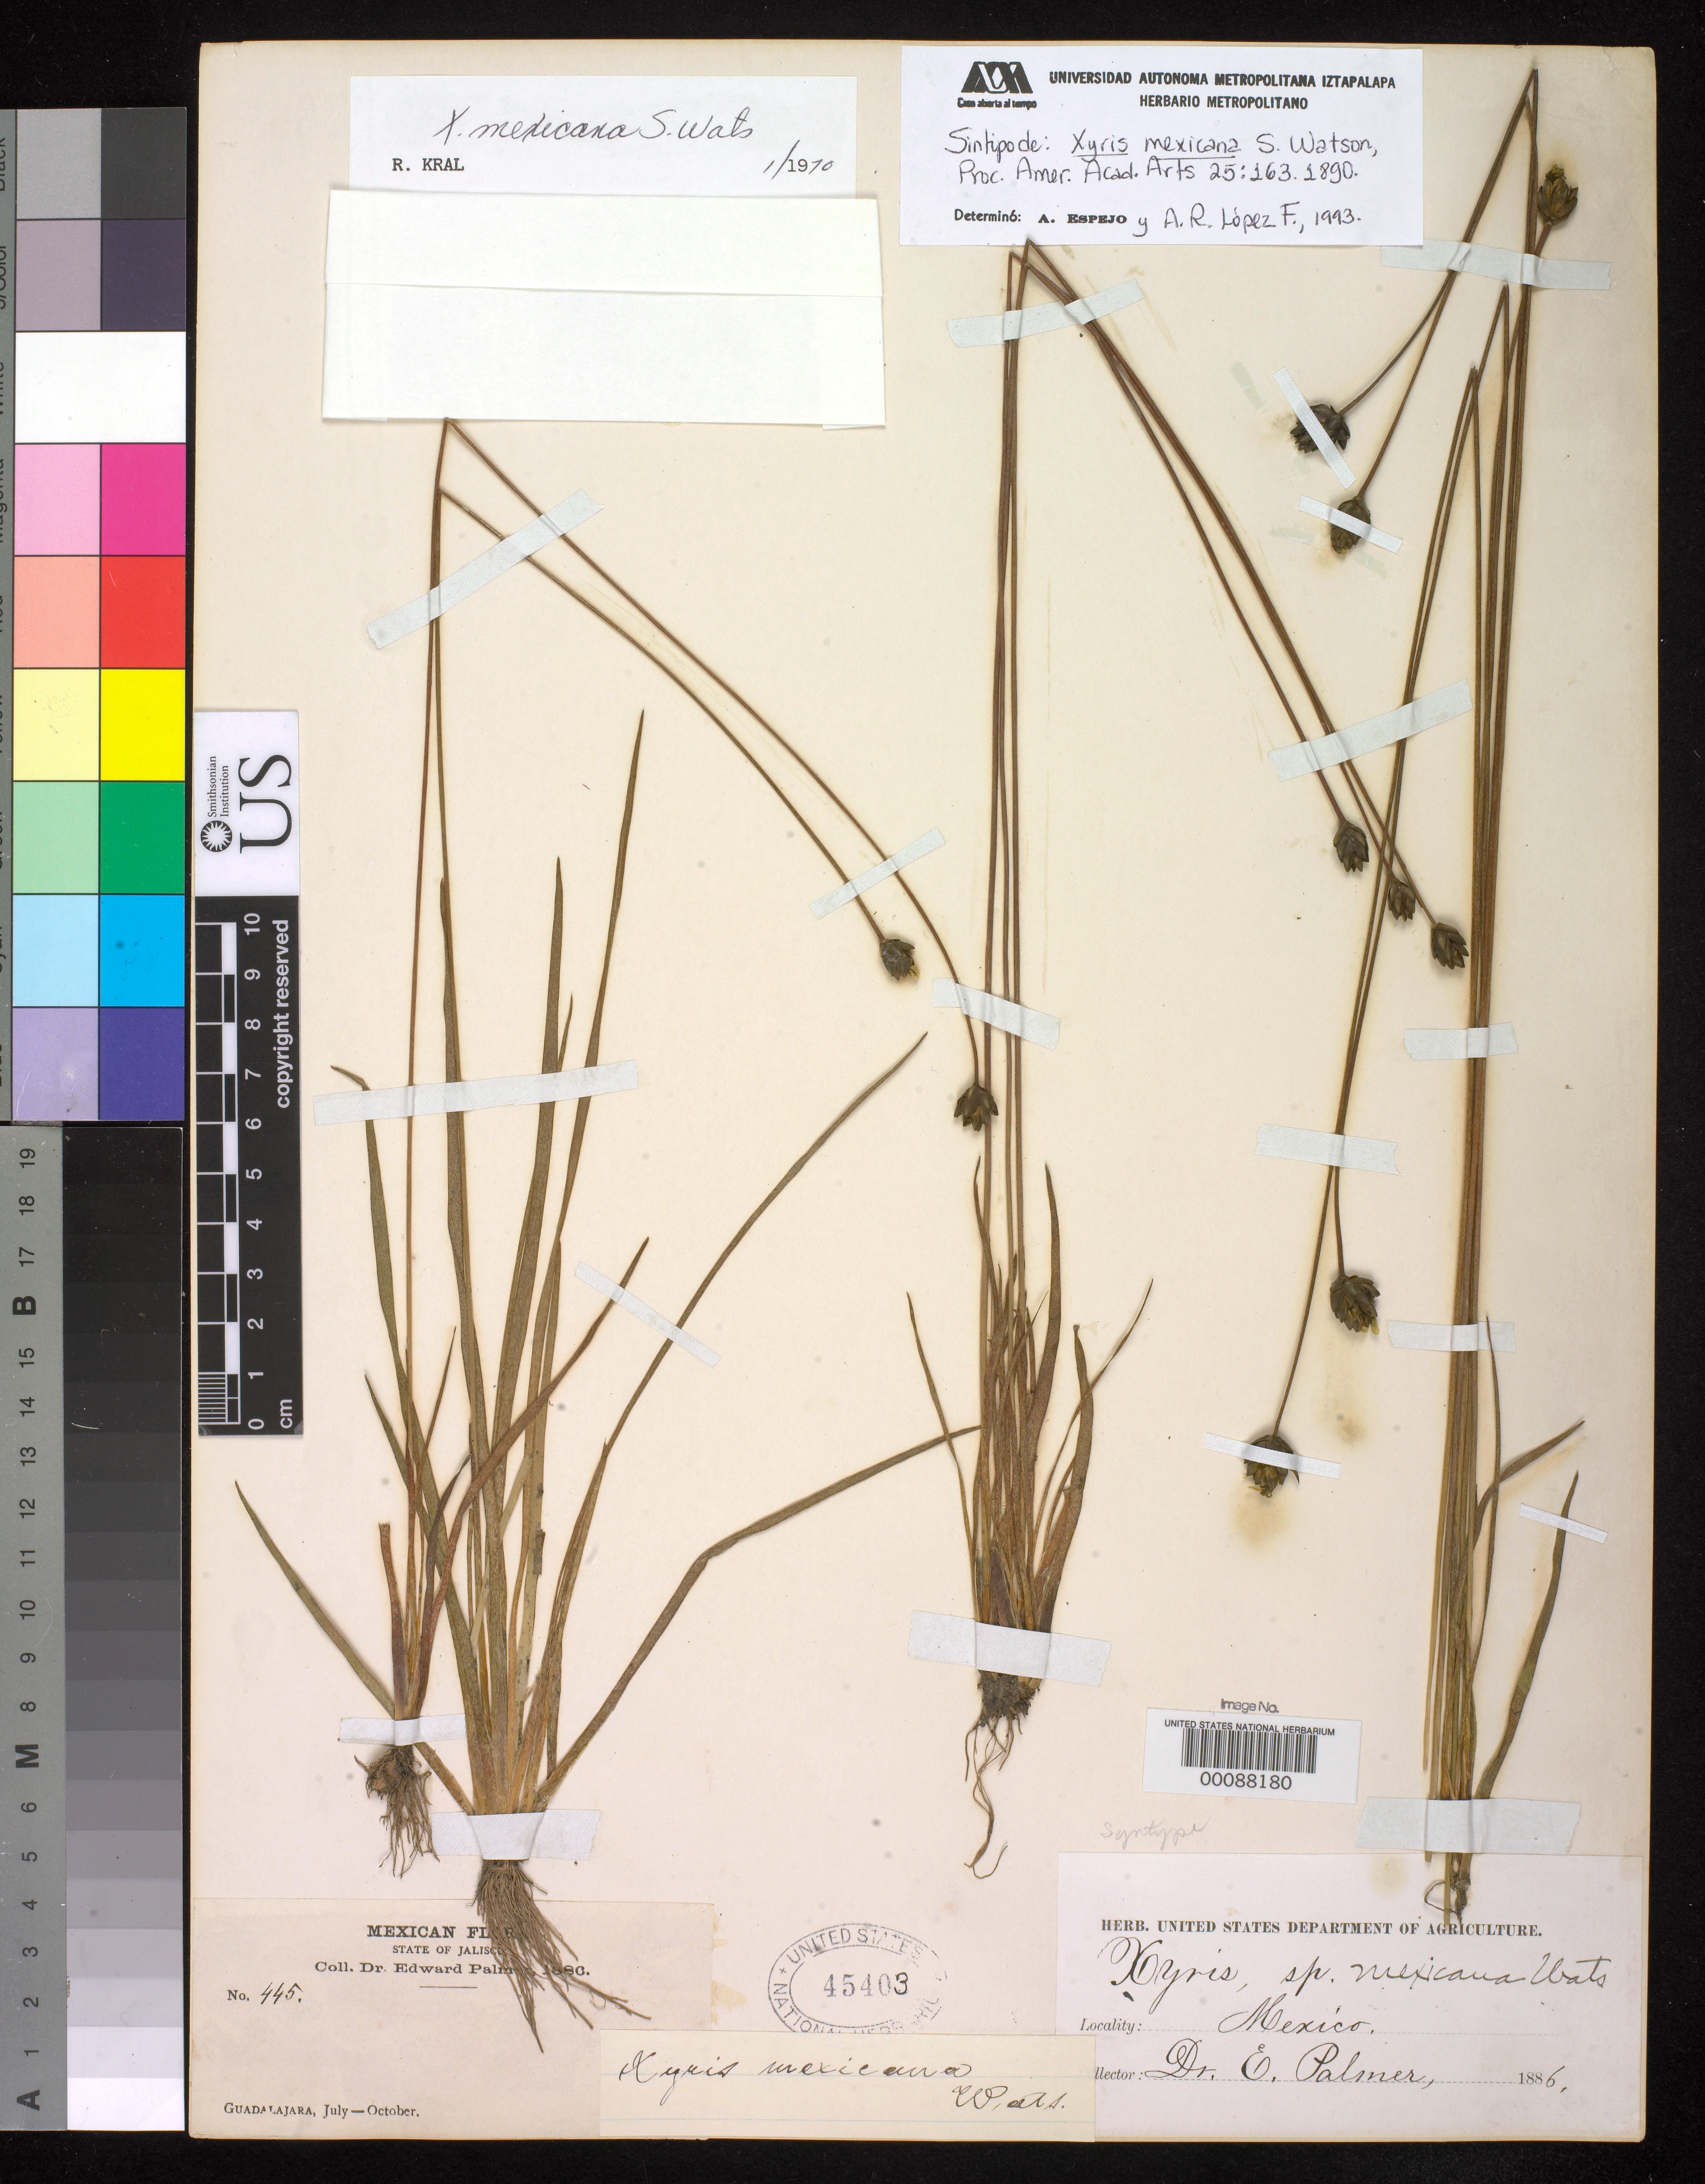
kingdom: Plantae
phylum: Tracheophyta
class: Liliopsida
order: Poales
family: Xyridaceae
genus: Xyris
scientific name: Xyris mexicana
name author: S. Watson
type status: Isosyntype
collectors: E. Palmer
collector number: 445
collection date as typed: Sep 1886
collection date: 1886-09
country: Mexico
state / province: Jalisco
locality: Guadalajara.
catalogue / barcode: US 45403